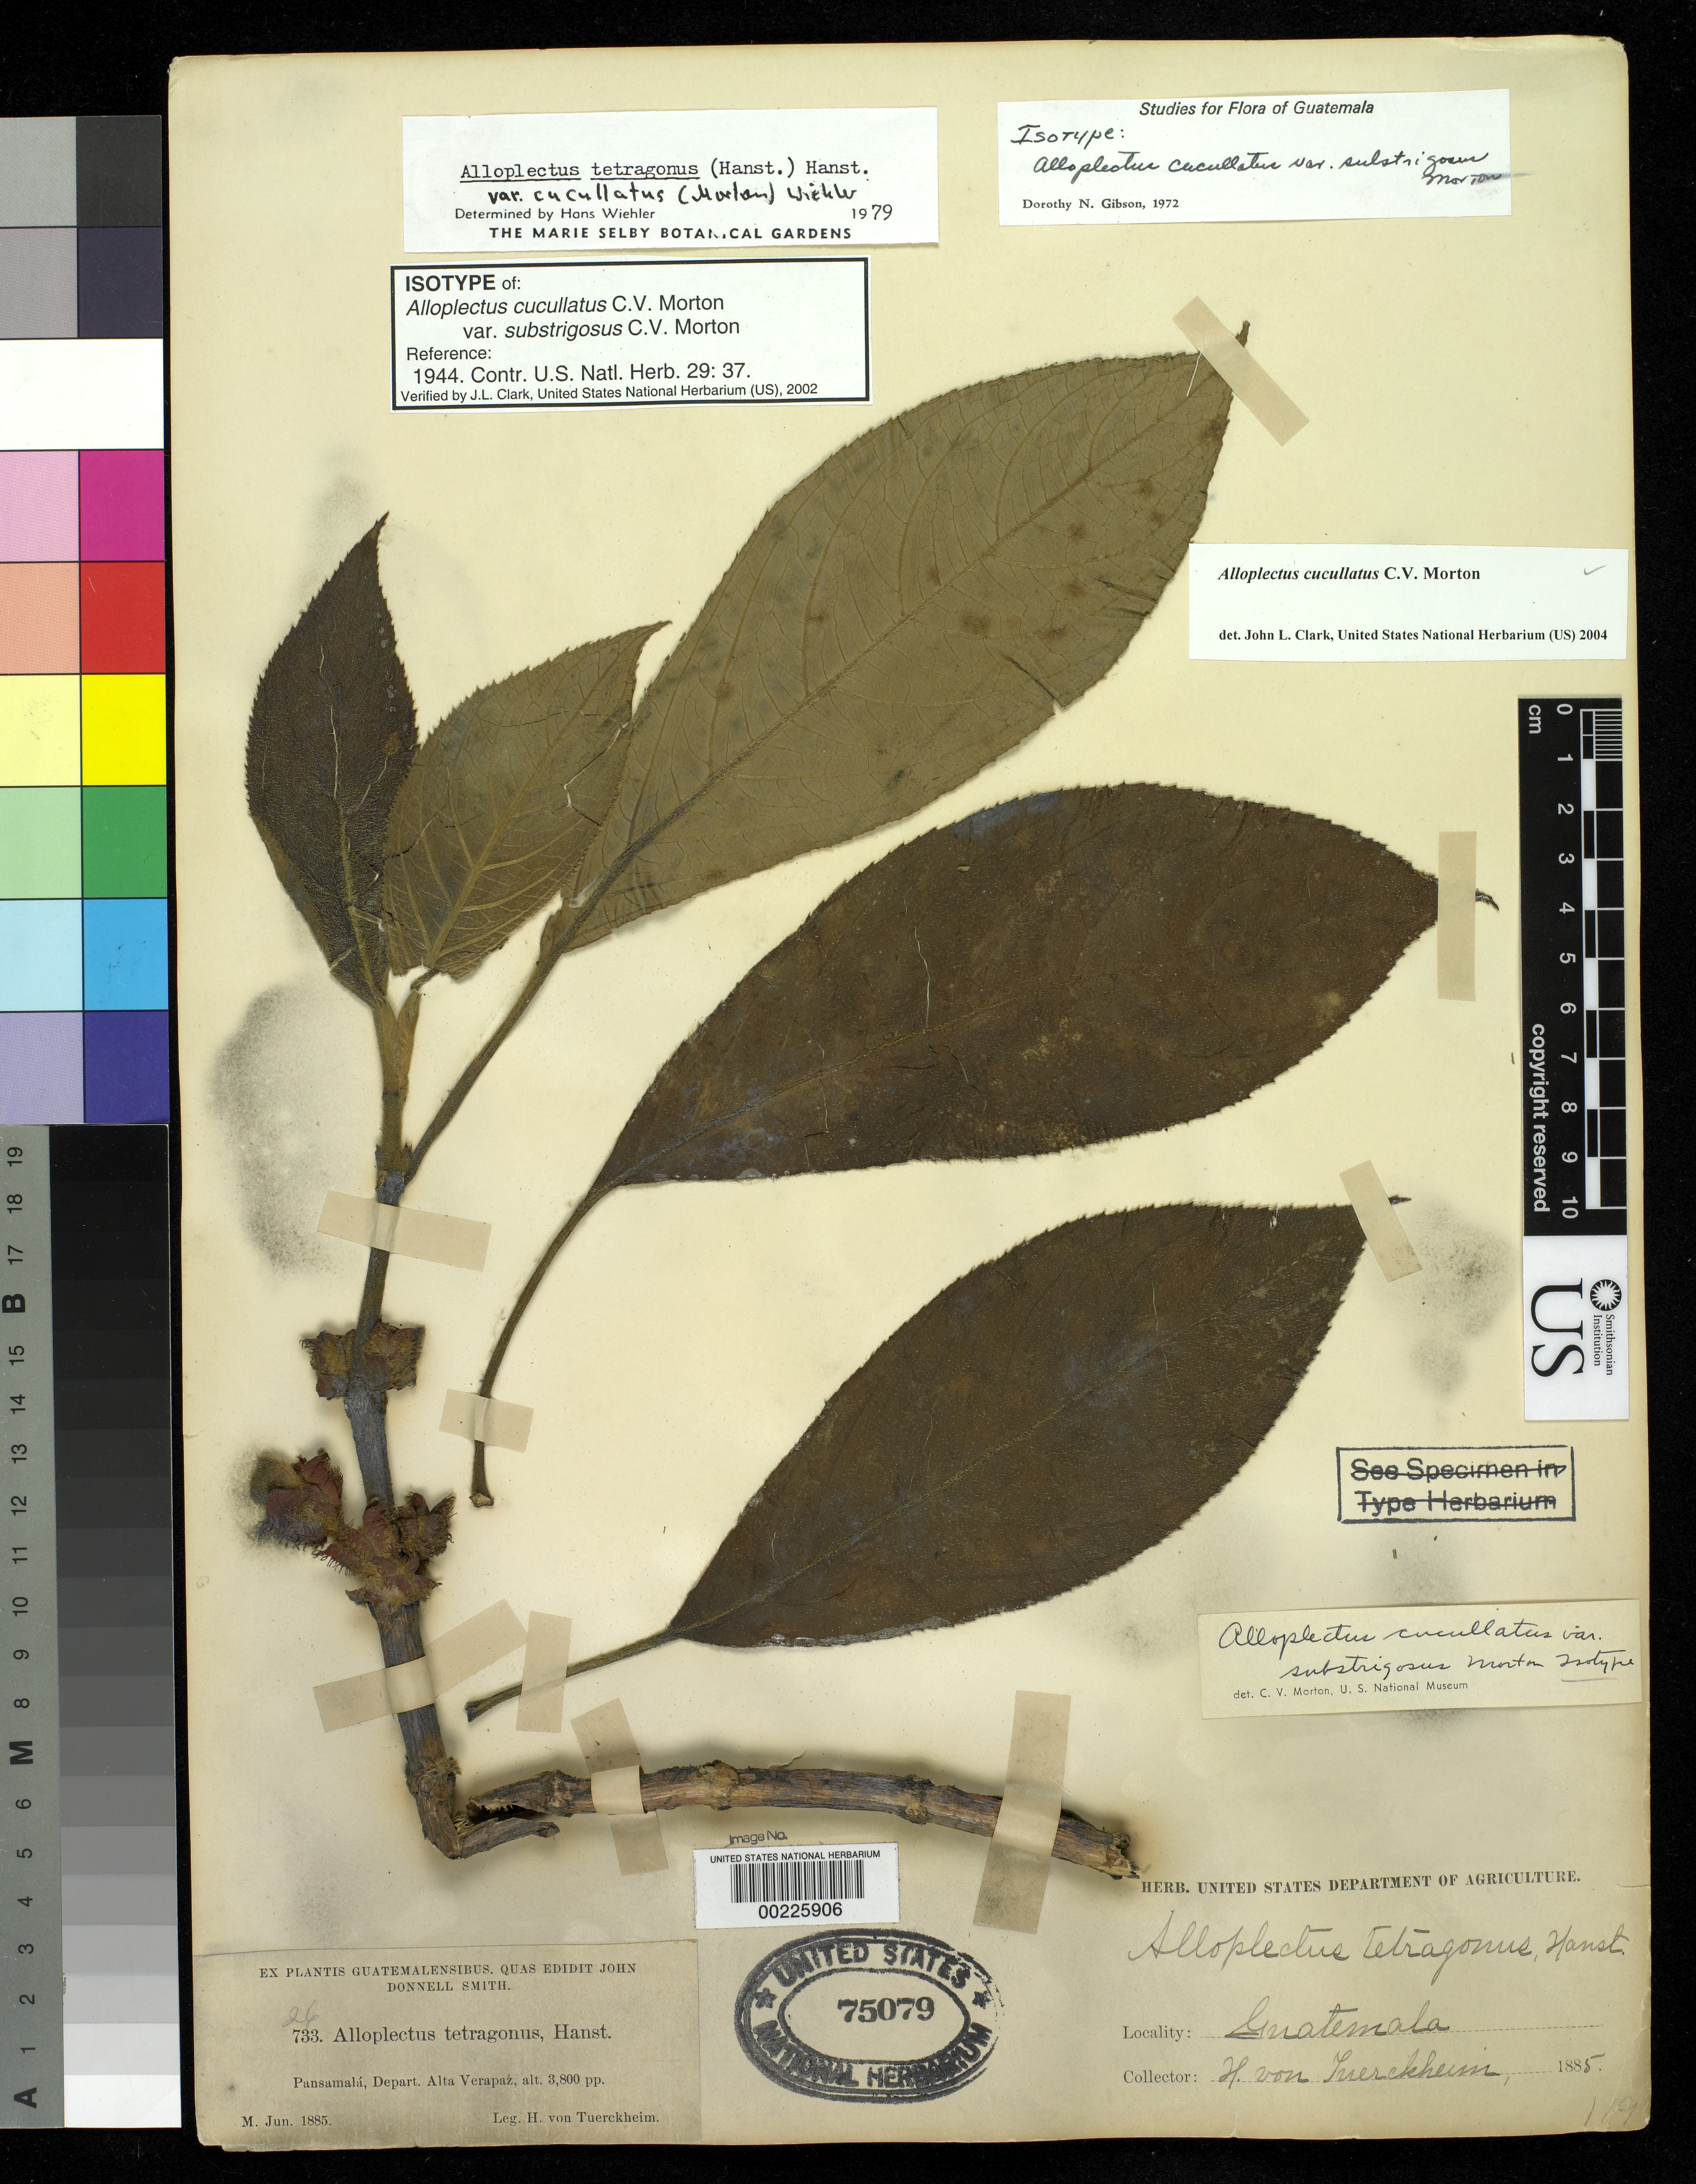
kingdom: Plantae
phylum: Tracheophyta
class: Magnoliopsida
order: Lamiales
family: Gesneriaceae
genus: Alloplectus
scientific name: Alloplectus cucullatus var. substrigosus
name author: C.V. Morton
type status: Isotype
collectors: H. von Türckheim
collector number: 733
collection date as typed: Jun 1885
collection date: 1885-06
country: Guatemala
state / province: Alta Verapaz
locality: Pansamalá.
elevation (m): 1158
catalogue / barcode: US 75079